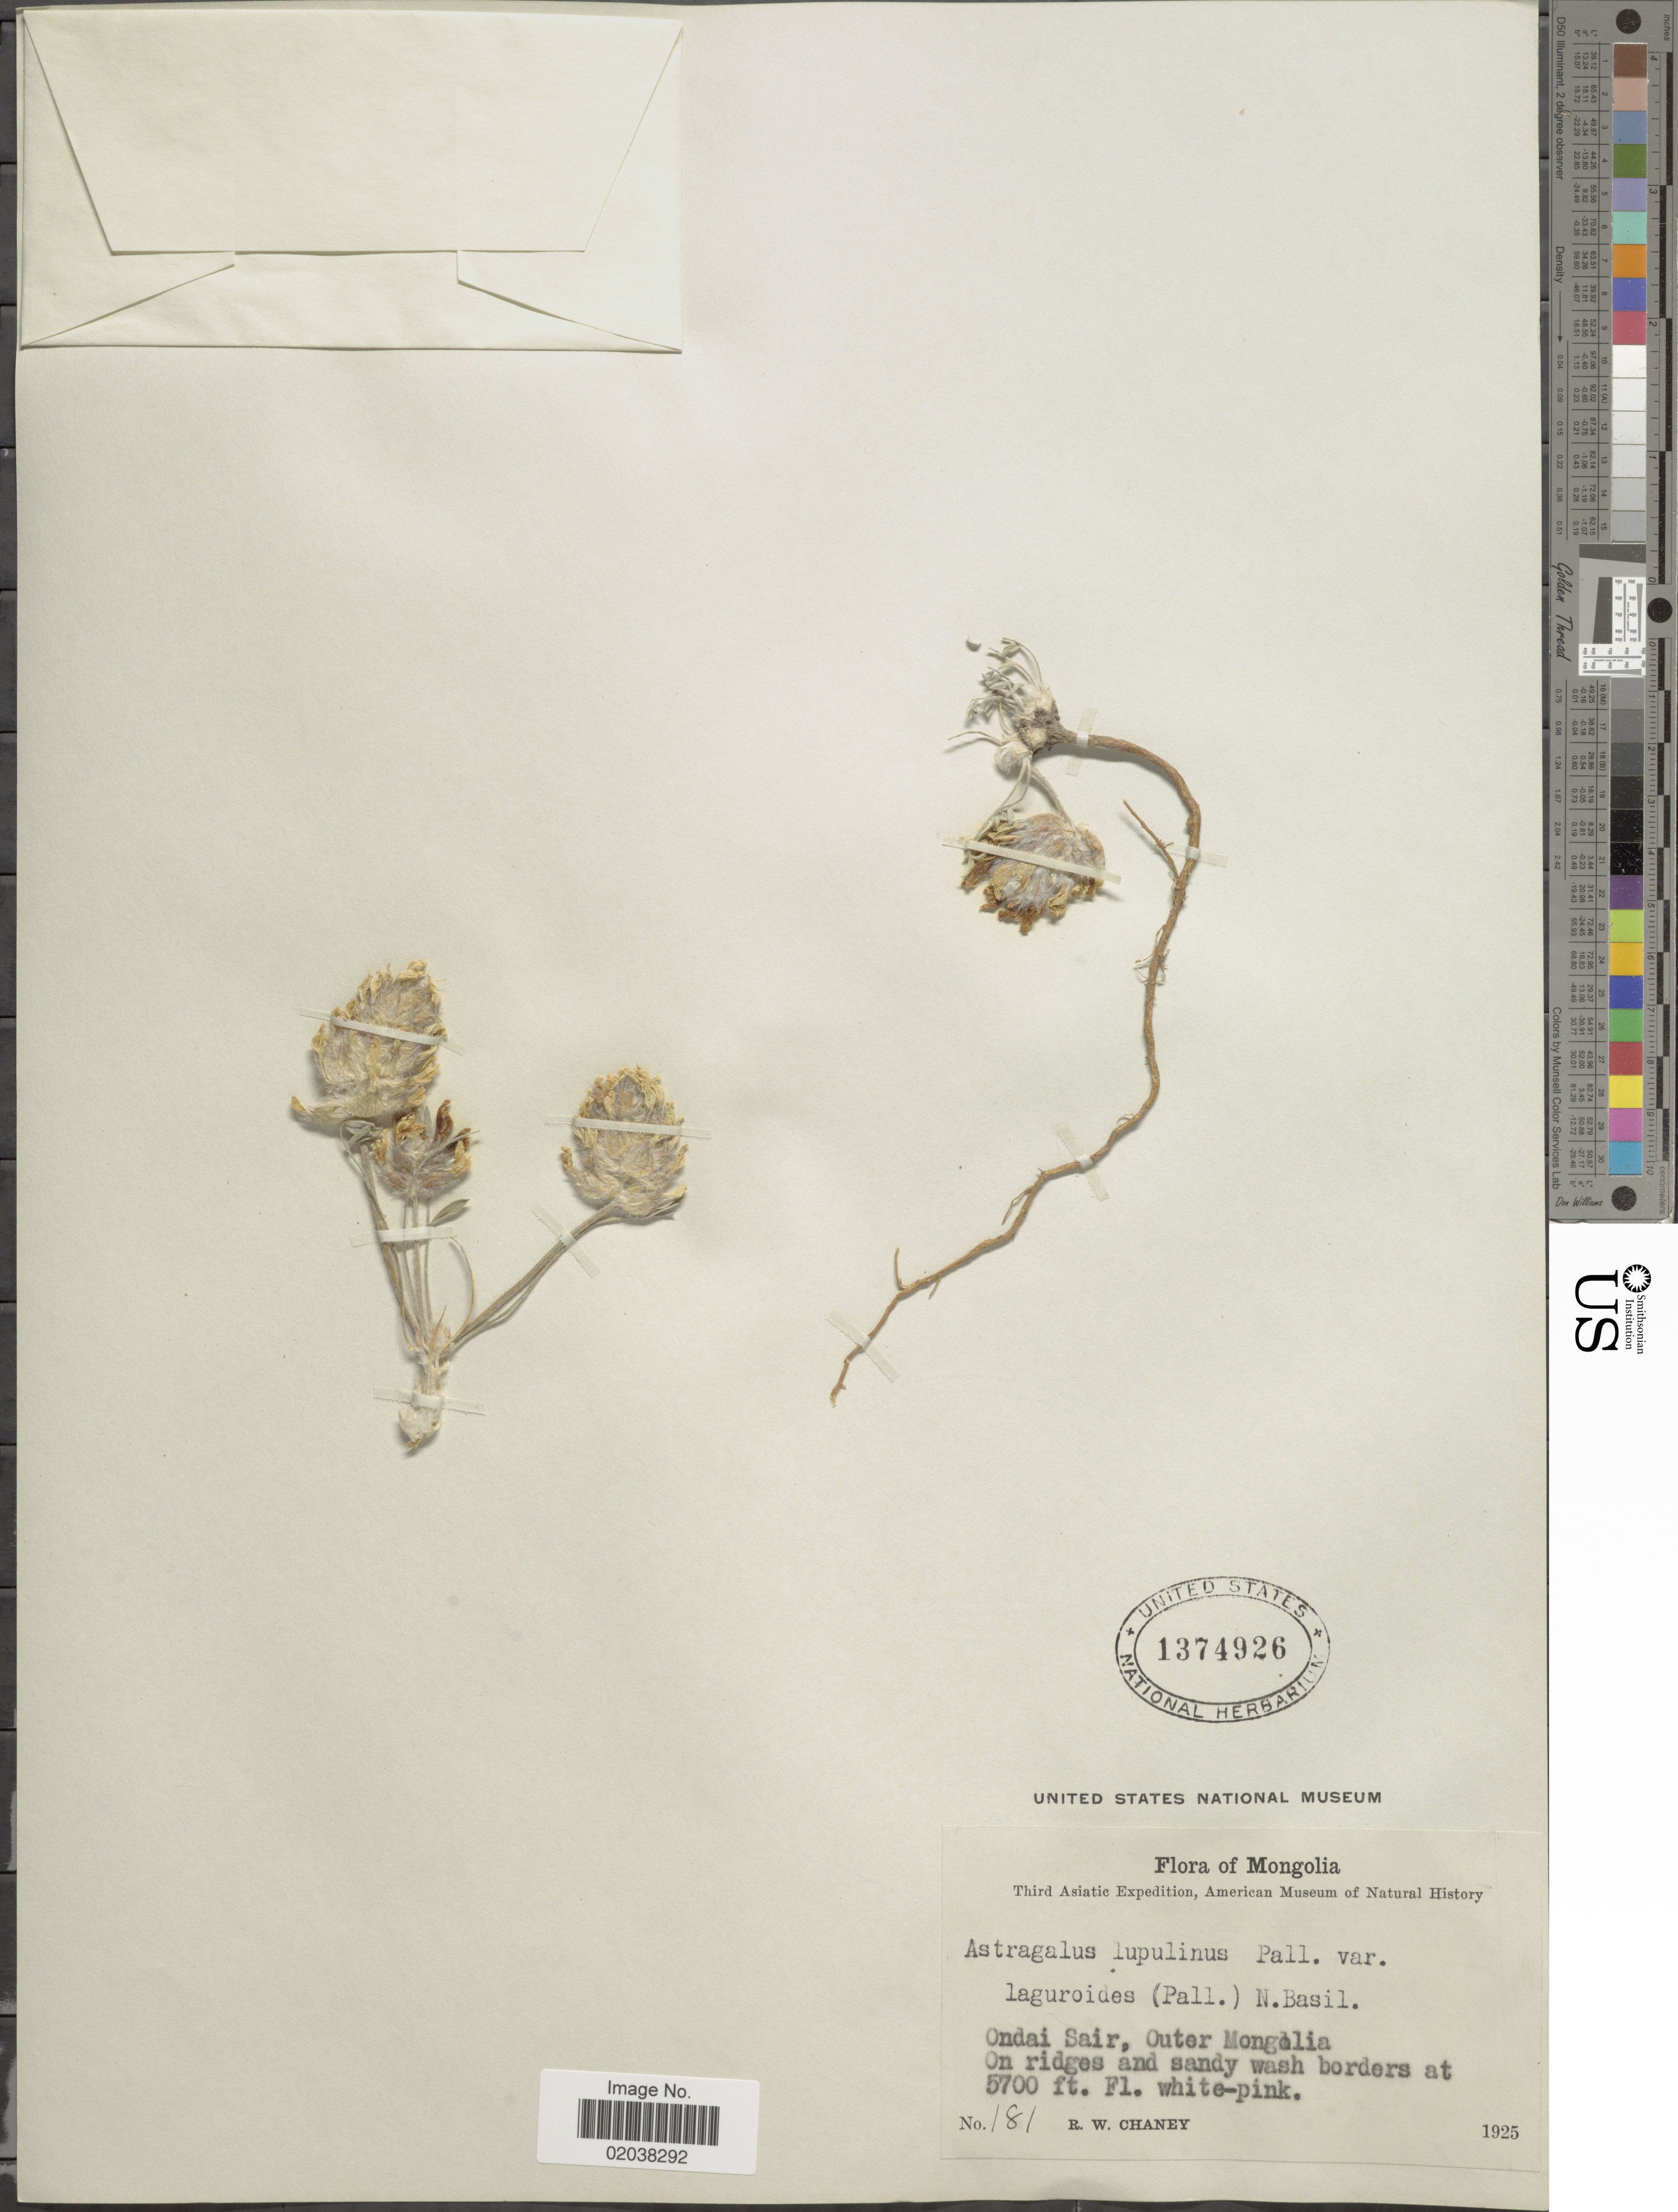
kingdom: Plantae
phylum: Tracheophyta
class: Magnoliopsida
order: Fabales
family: Fabaceae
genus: Astragalus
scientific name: Astragalus lupulinus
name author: Pall.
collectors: R. Chaney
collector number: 181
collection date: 1925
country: Mongolia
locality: Ondai Sair, Outer Mongolia, on ridges and sandy wash borders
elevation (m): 1737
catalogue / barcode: US 1374926